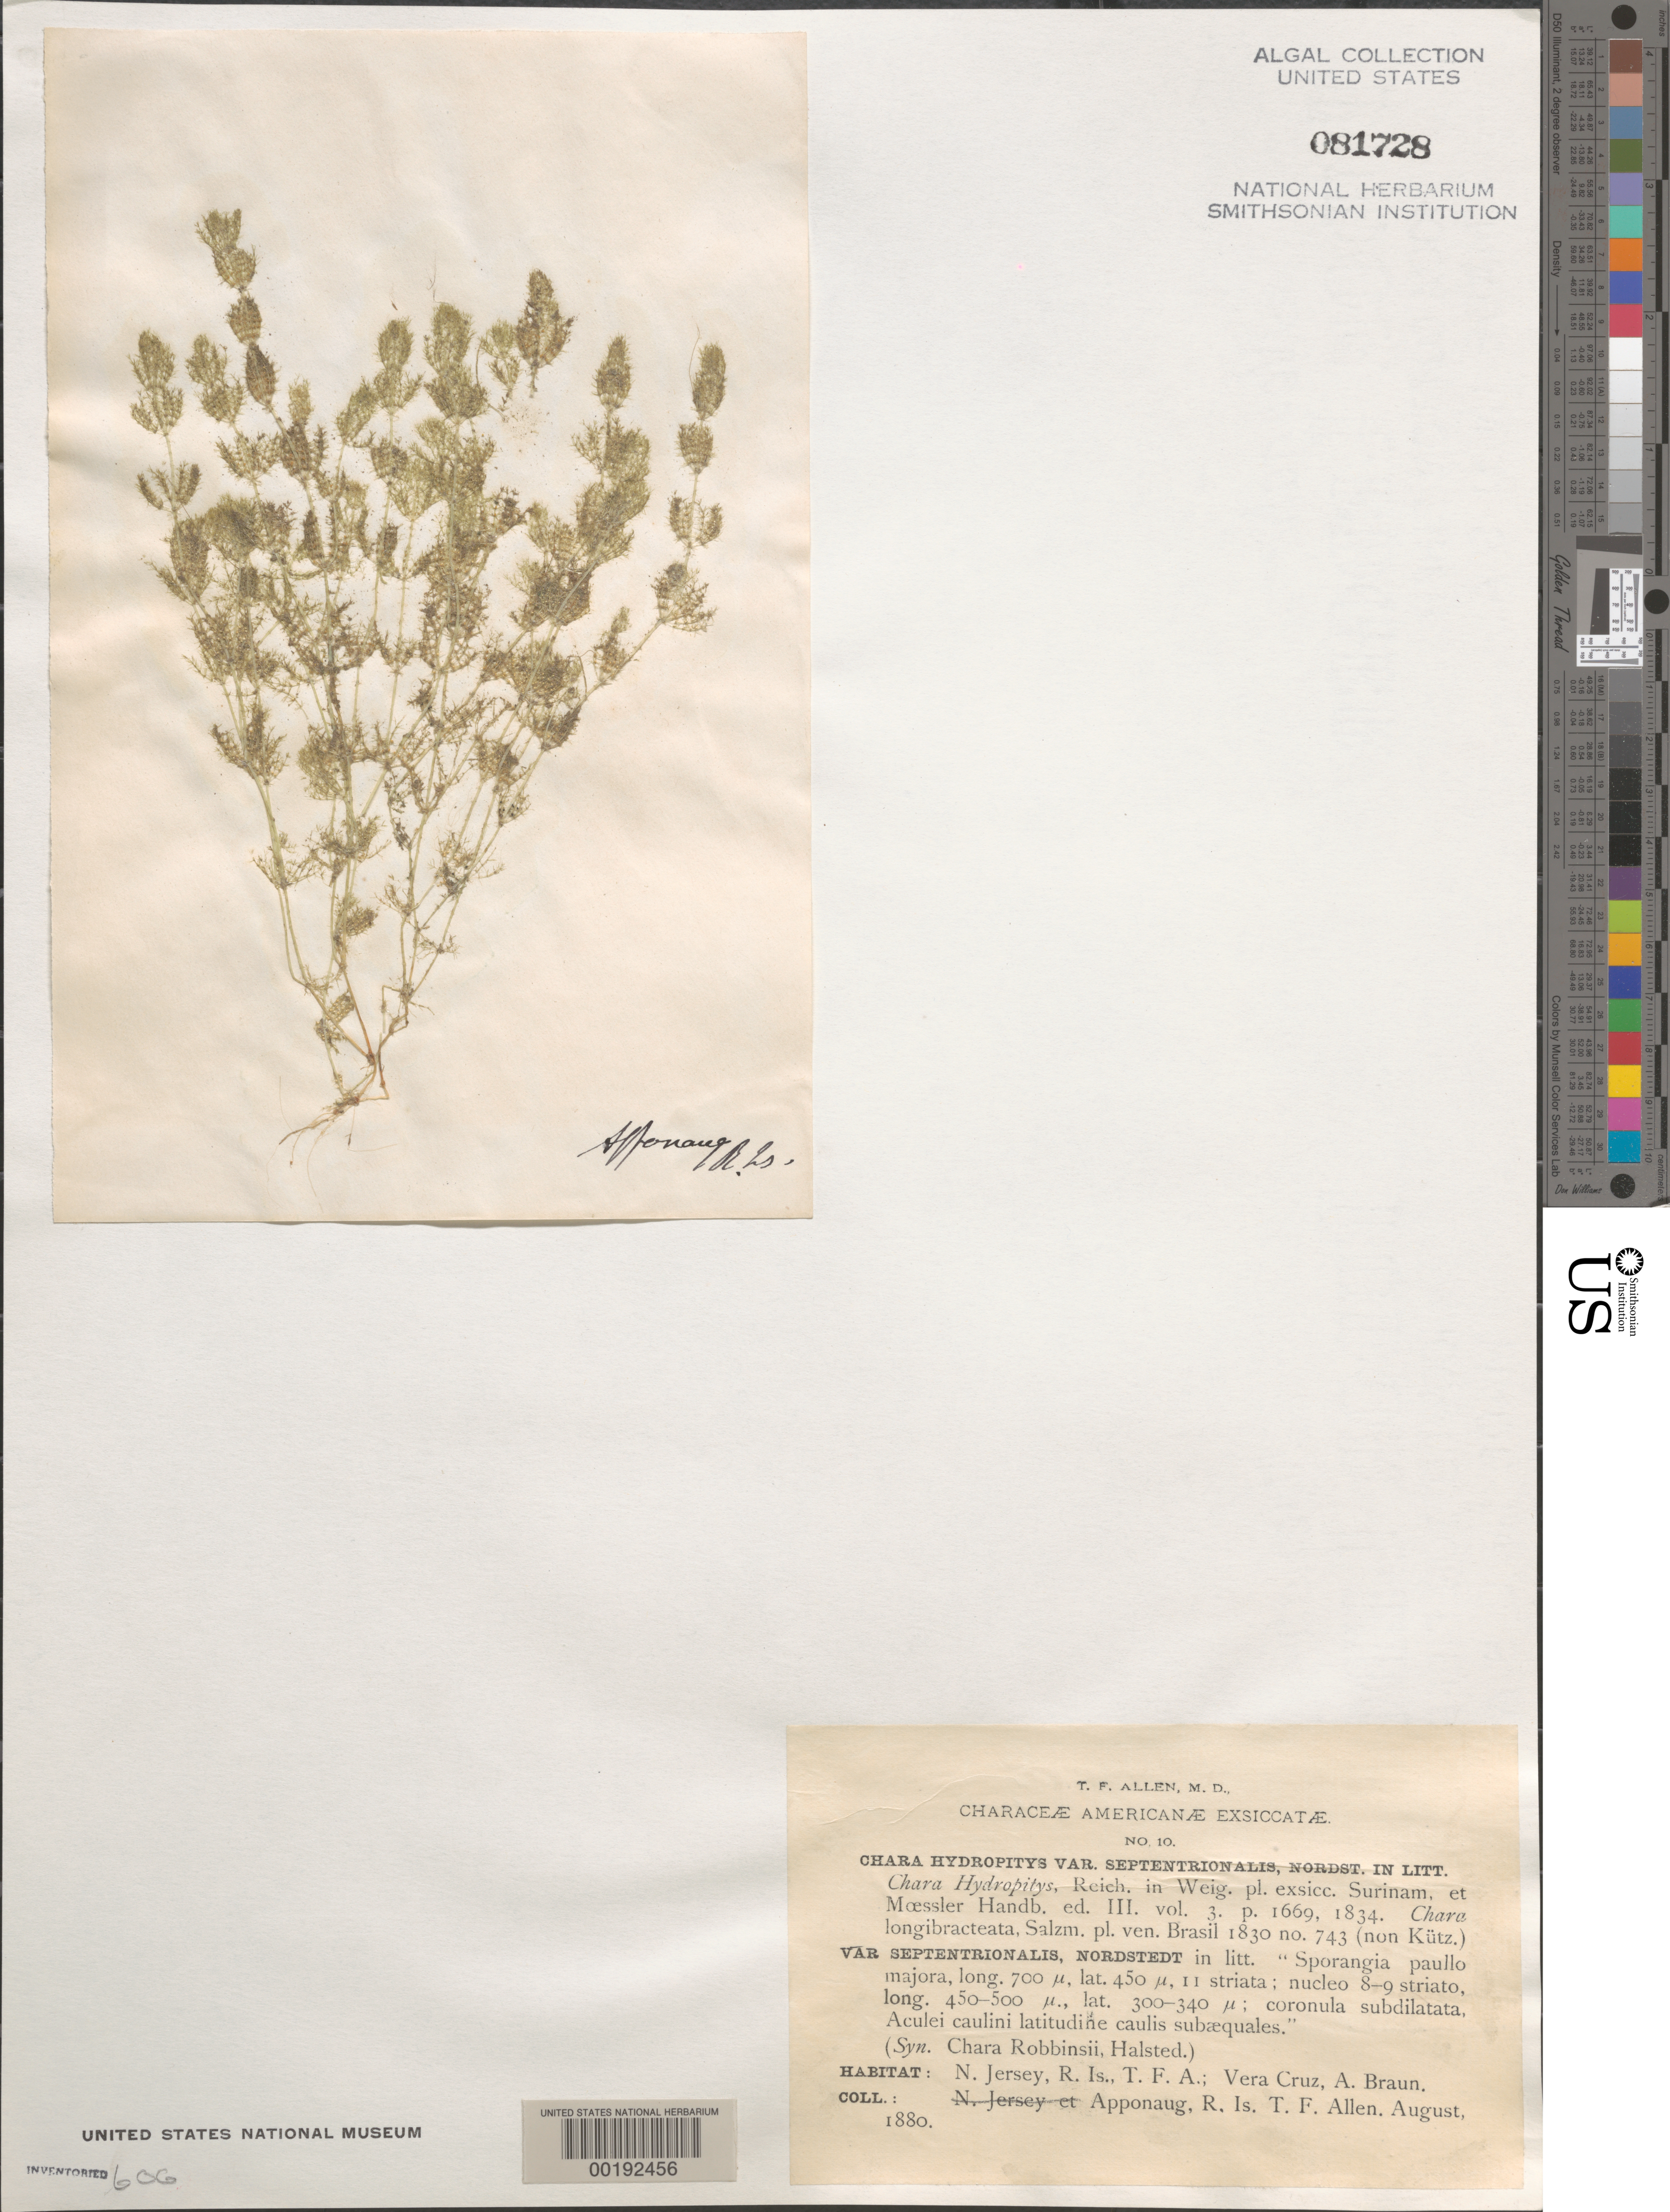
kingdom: Plantae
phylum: Charophyta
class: Charophyceae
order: Charales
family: Characeae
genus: Chara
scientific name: Chara hydropitys var. septentrionalis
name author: Nordstedt in Allen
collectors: P. Allen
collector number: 10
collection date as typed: Aug 1880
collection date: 1880-08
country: United States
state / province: Rhode Island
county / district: Kent County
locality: Apponaug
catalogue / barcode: US 81728